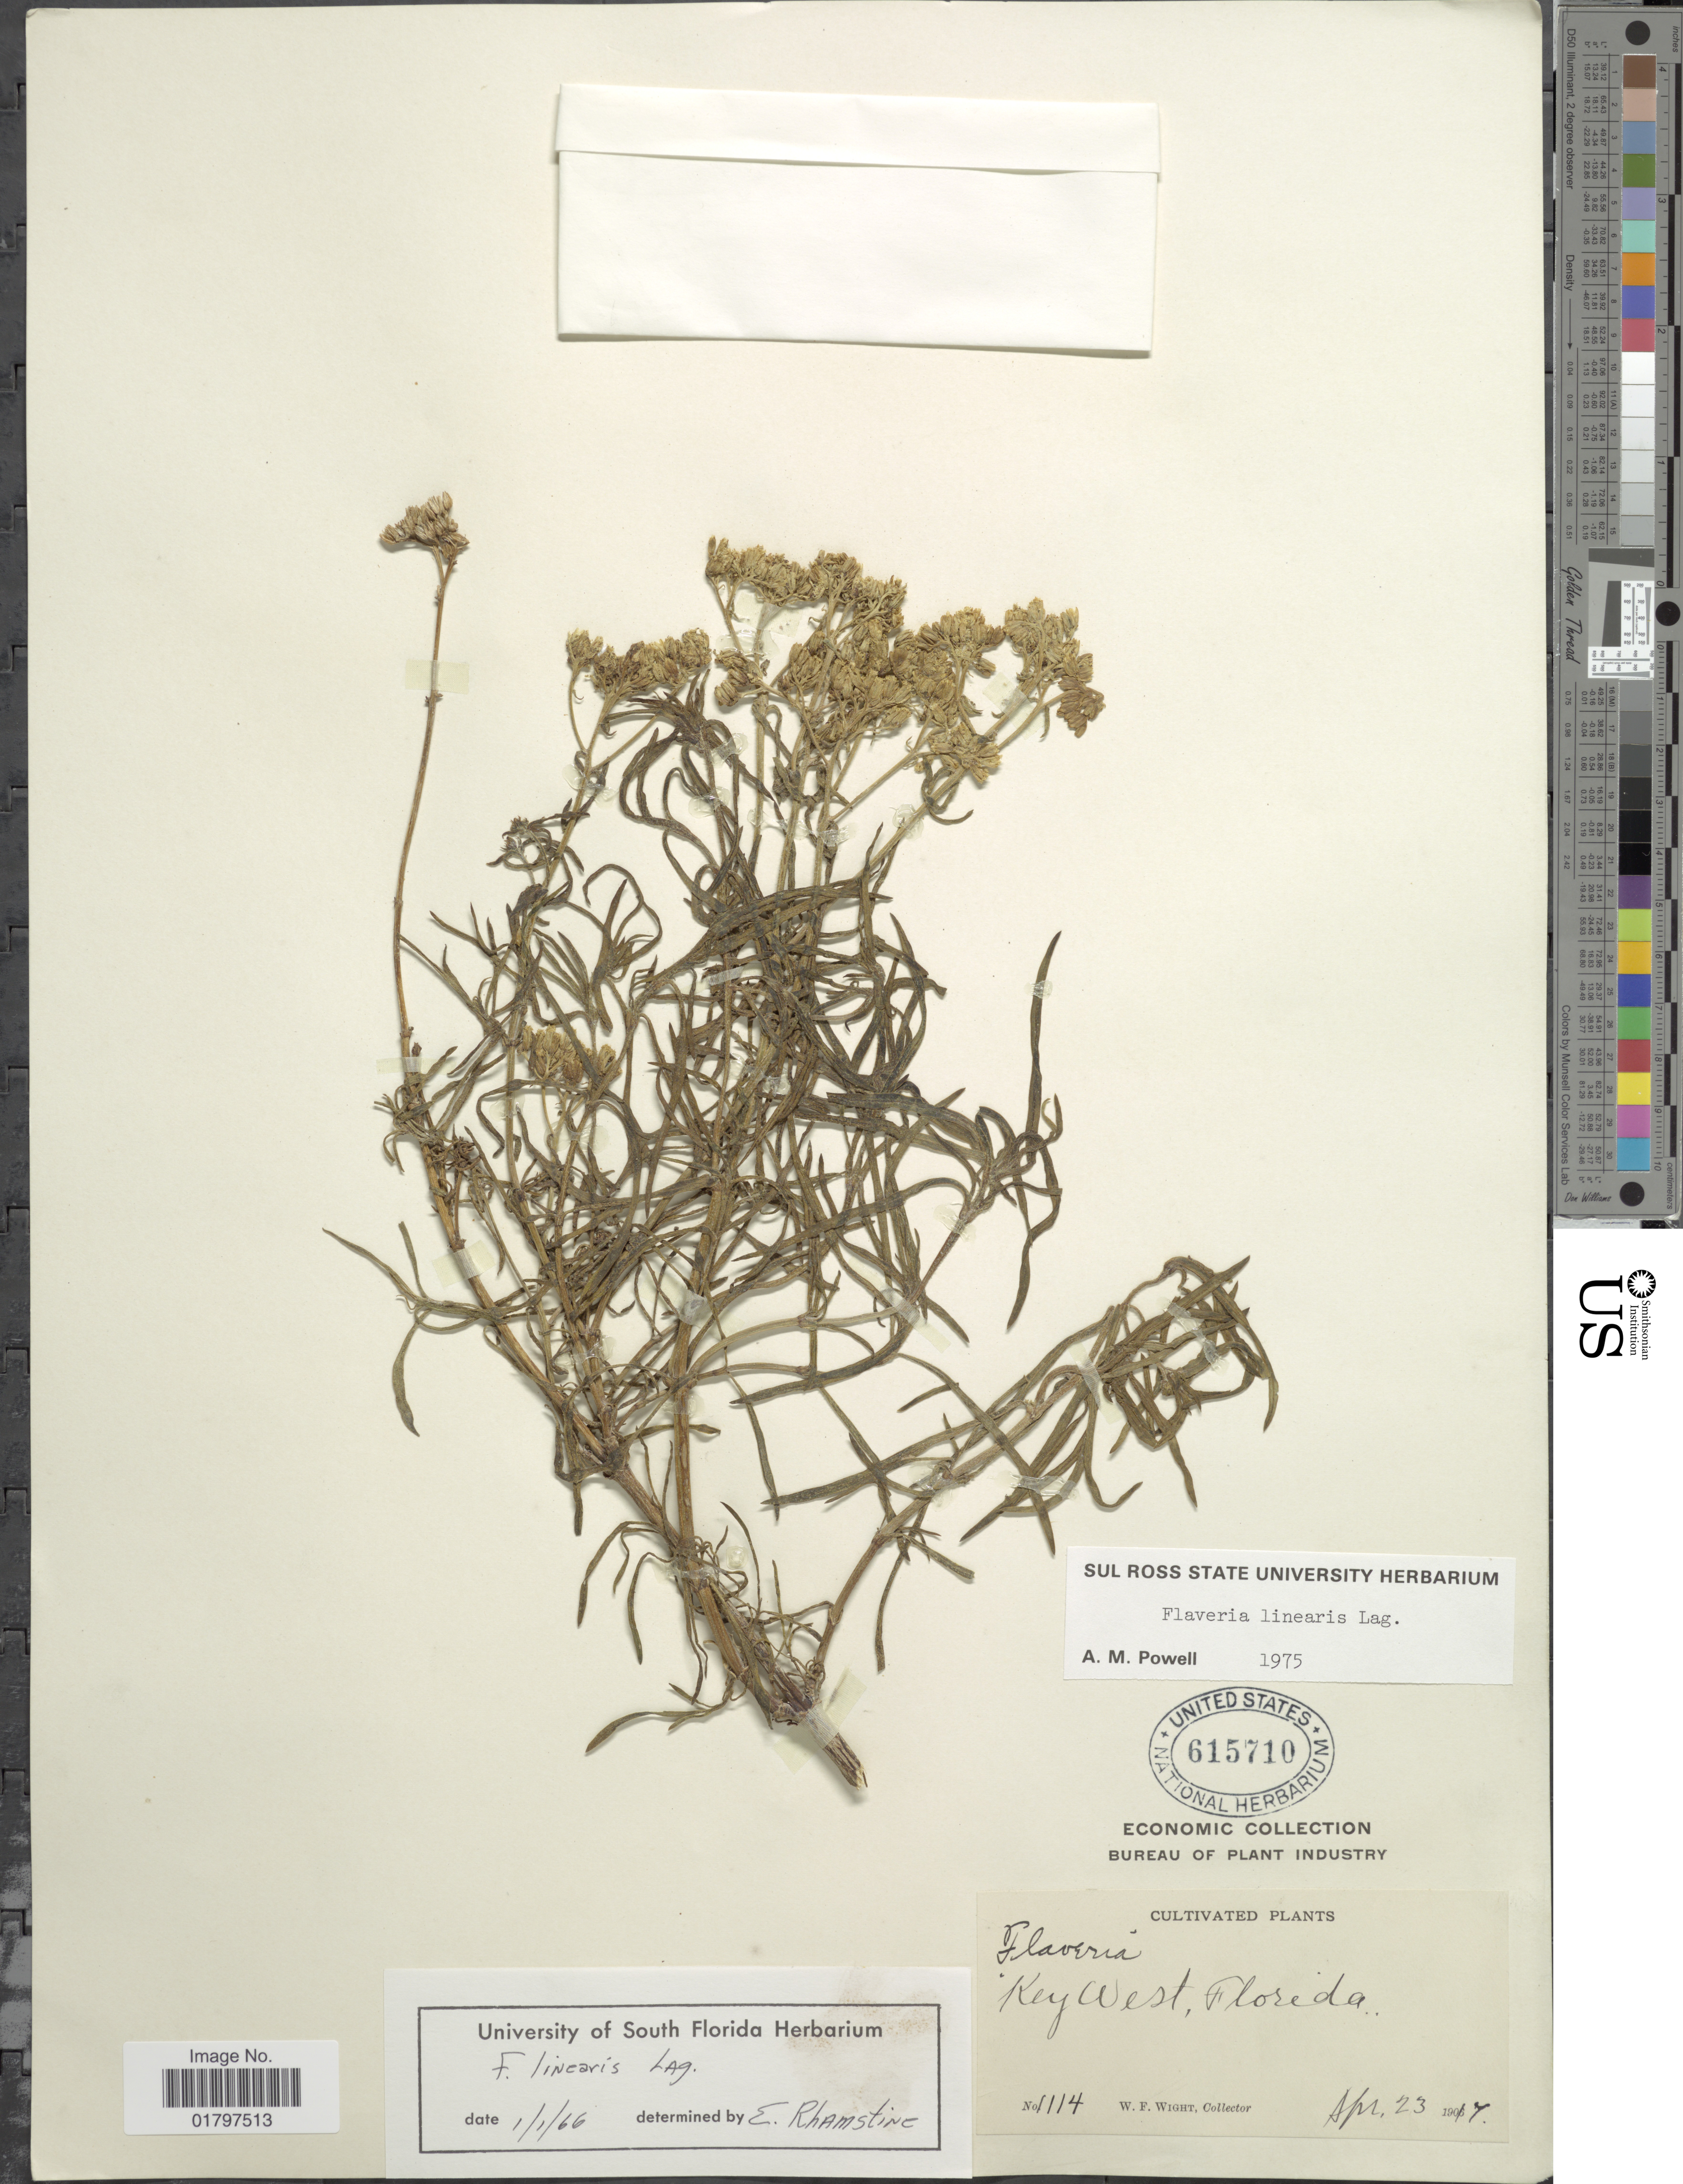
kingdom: Plantae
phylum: Tracheophyta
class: Magnoliopsida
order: Asterales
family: Asteraceae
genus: Flaveria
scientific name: Flaveria linearis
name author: Lag.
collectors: W. Wight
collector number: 1114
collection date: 1917-04-23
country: United States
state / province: Florida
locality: Key West, Florida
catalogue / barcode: US 615710